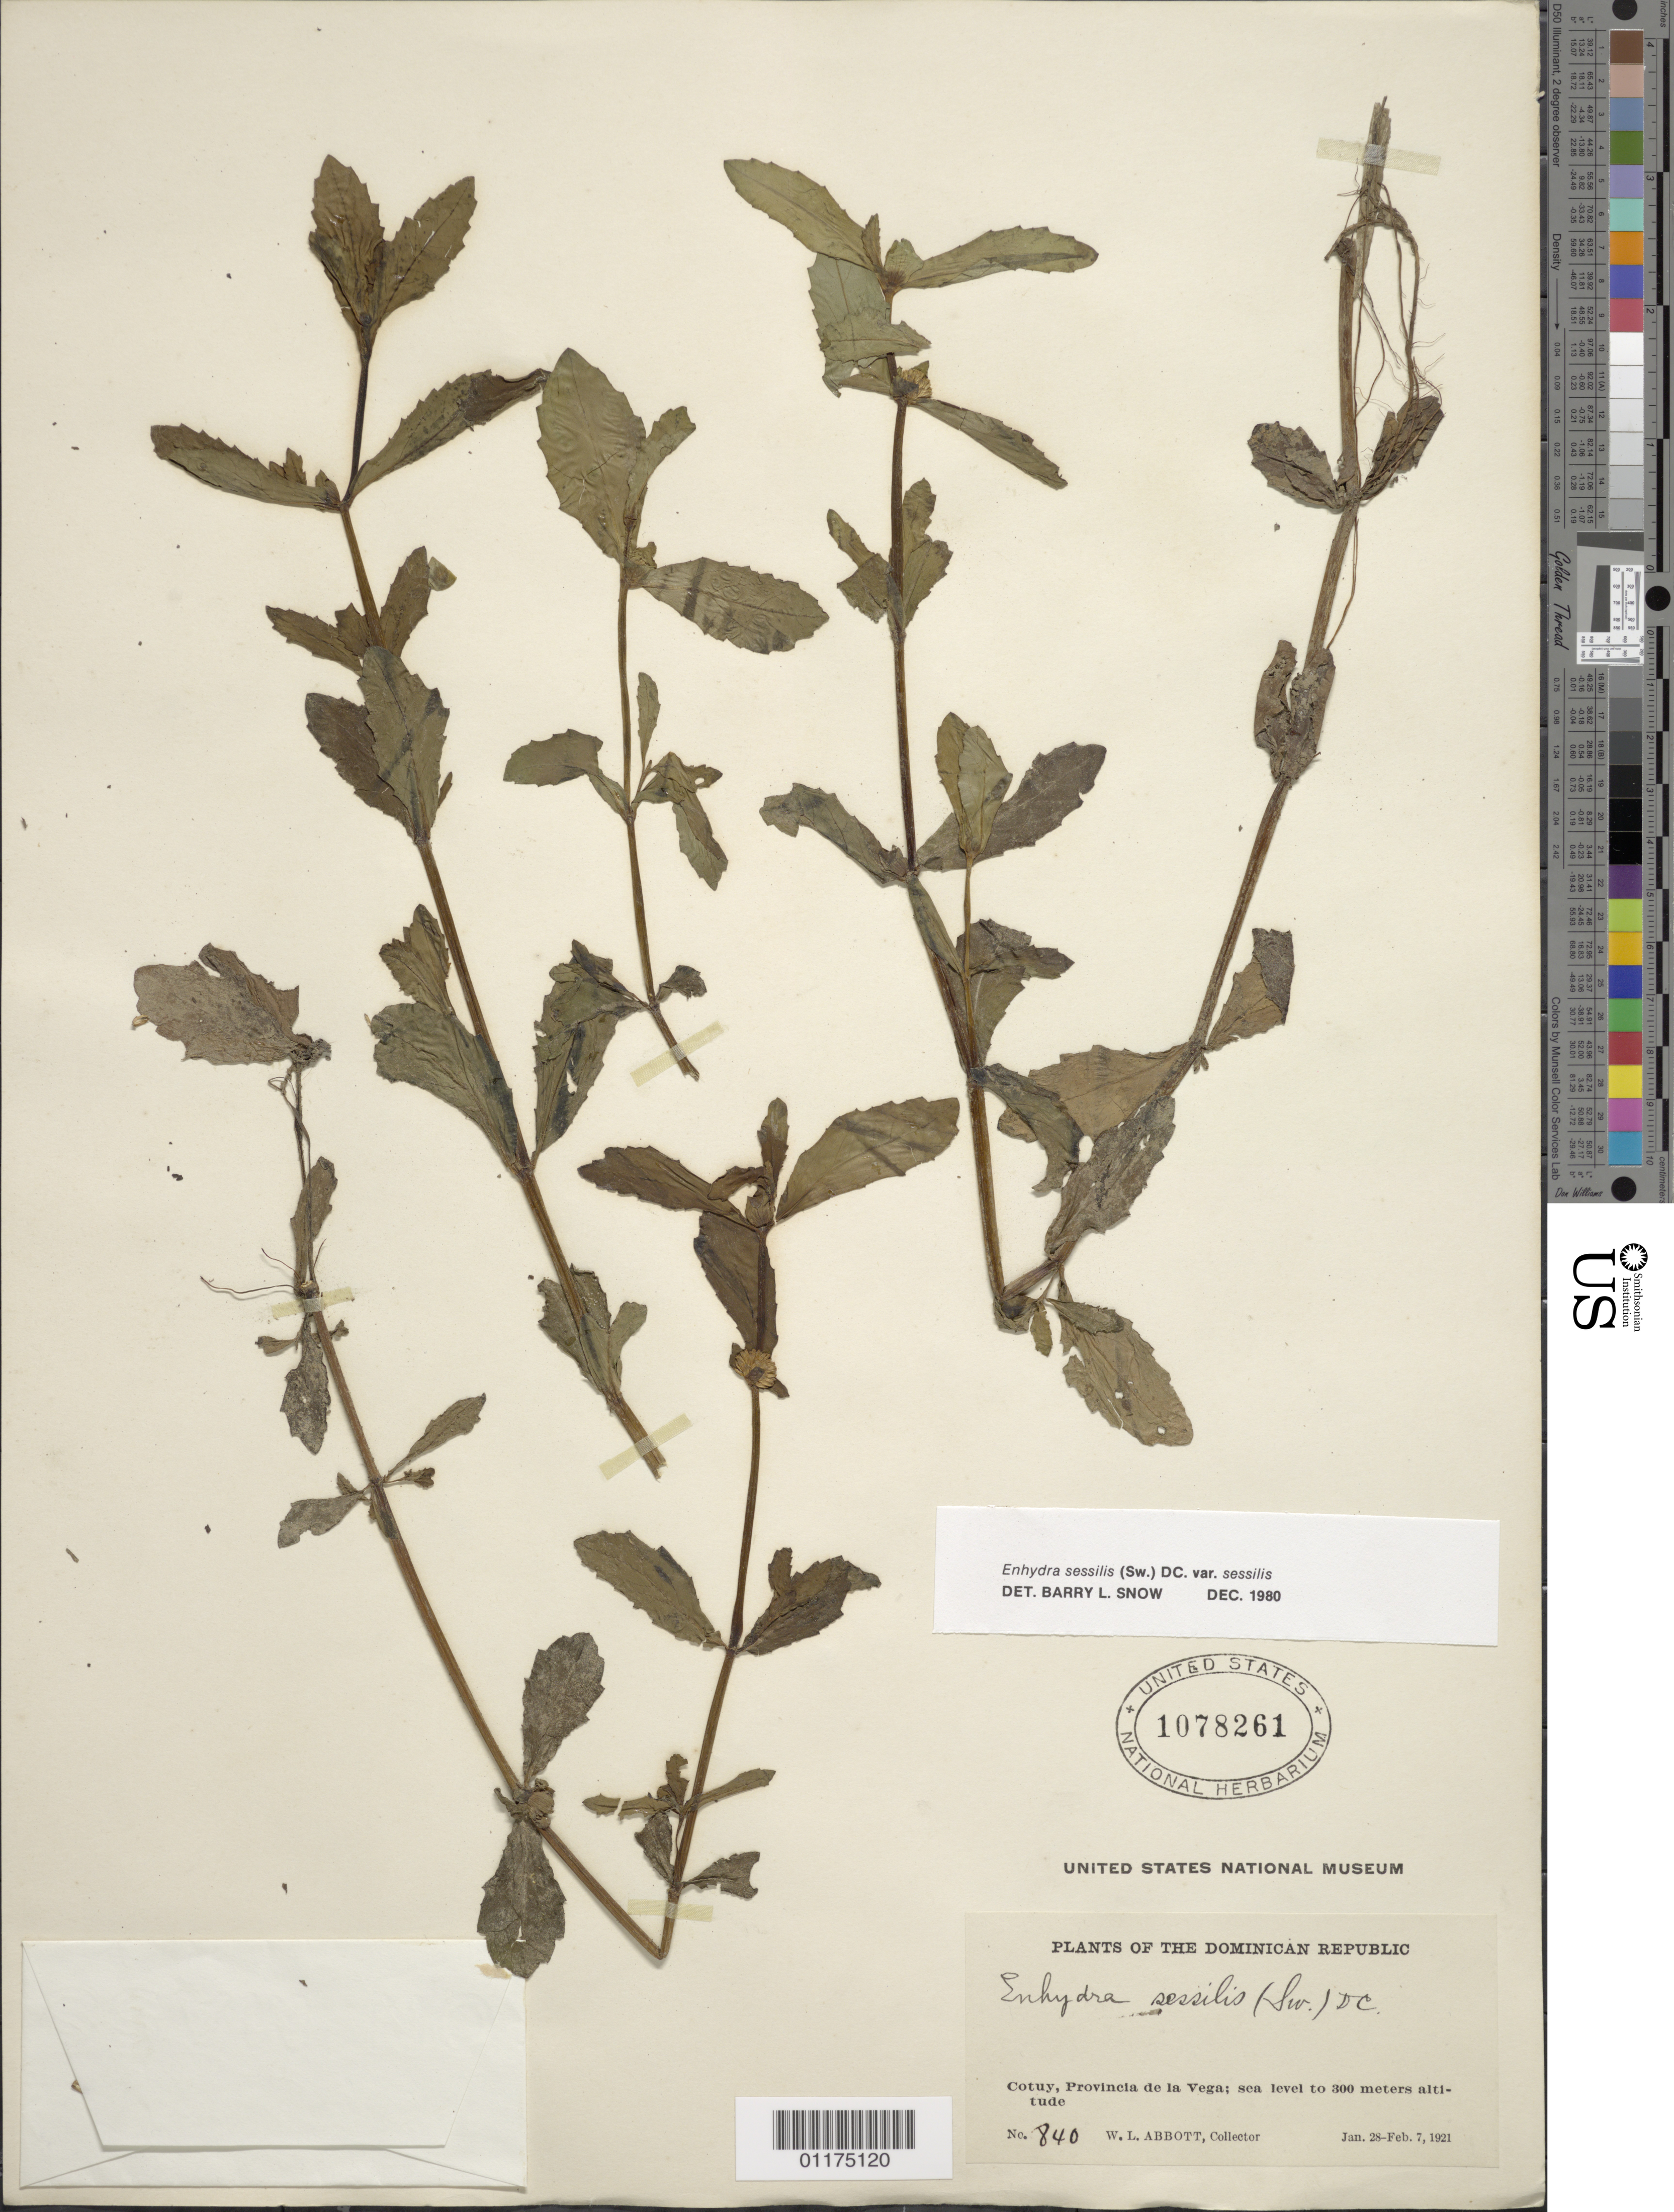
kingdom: Plantae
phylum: Tracheophyta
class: Magnoliopsida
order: Asterales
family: Asteraceae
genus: Enhydra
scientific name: Enhydra sessilis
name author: (Sw.) DC.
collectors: W. L. Abbott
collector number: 840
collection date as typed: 28 Jan 1921 to 07 Feb 1921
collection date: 1921-01-28/1921-02-07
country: Dominican Republic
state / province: La Vega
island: Hispaniola I.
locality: Cotuy,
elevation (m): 0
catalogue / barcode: US 1078261